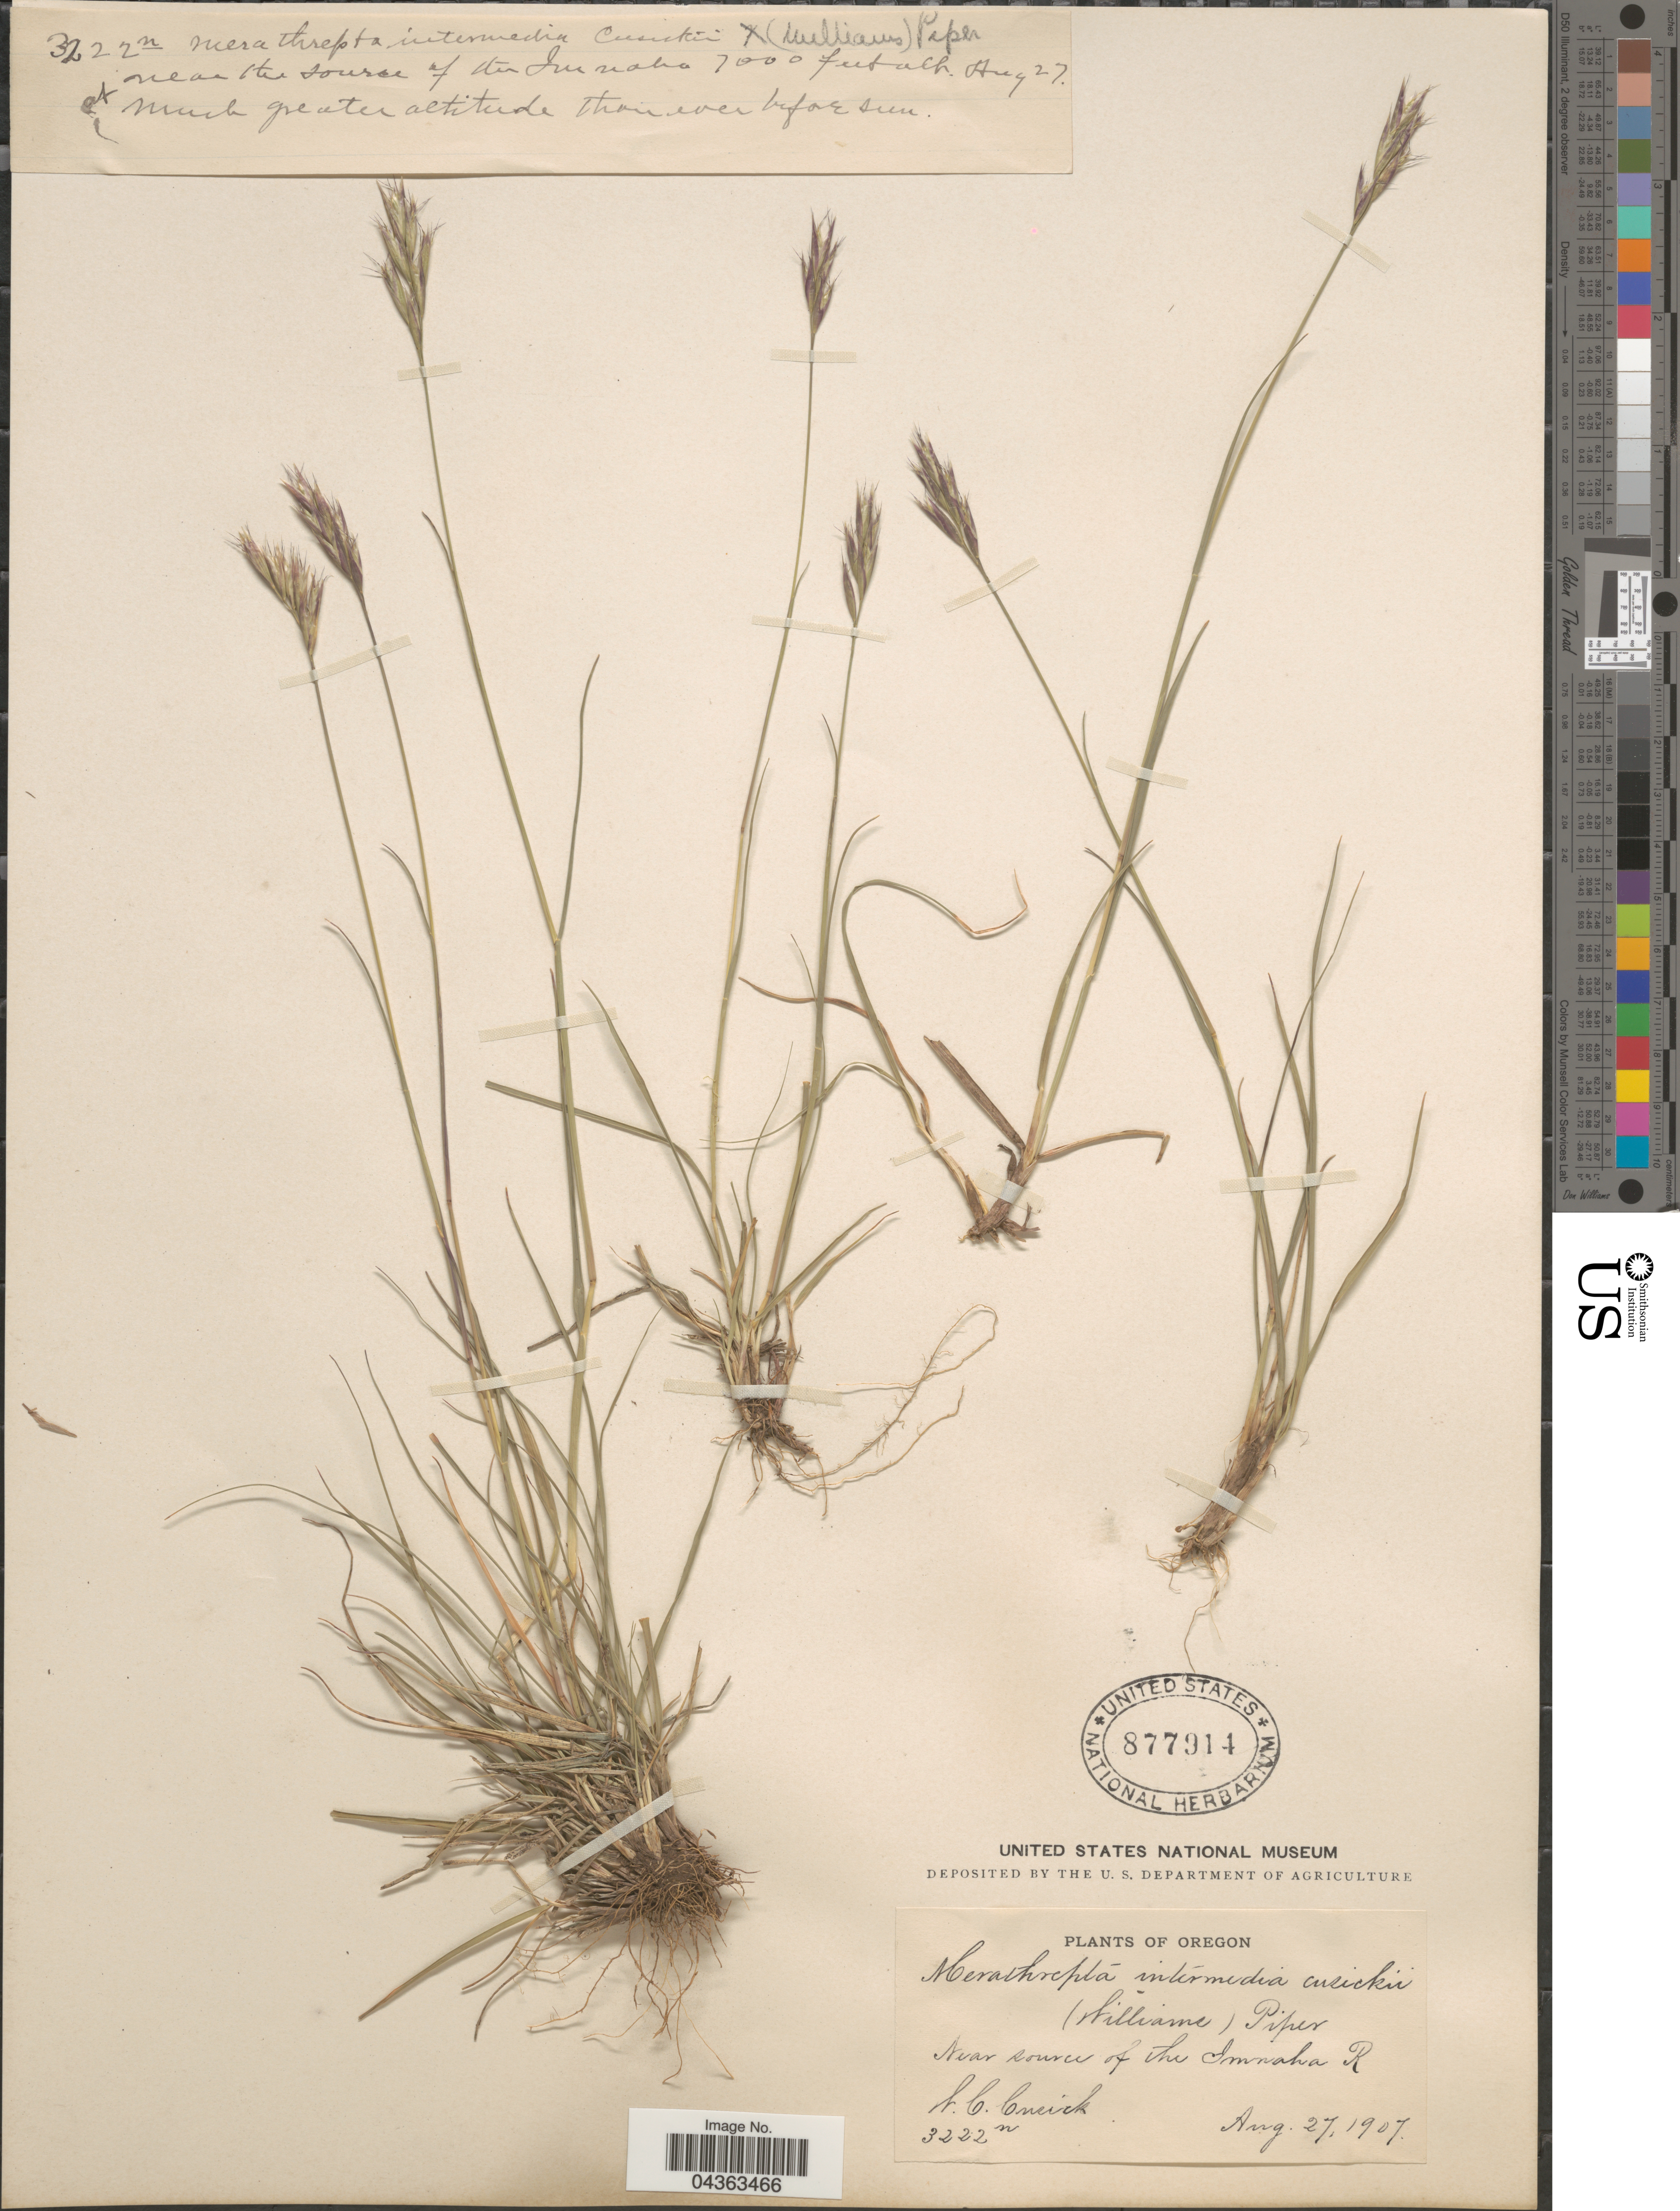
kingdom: Plantae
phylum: Tracheophyta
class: Liliopsida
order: Poales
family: Poaceae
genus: Danthonia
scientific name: Danthonia intermedia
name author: Vasey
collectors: W. C. Cusick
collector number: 3222n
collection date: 1907-08-27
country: United States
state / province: Oregon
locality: Near source of the Imnaha R.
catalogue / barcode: US 877914